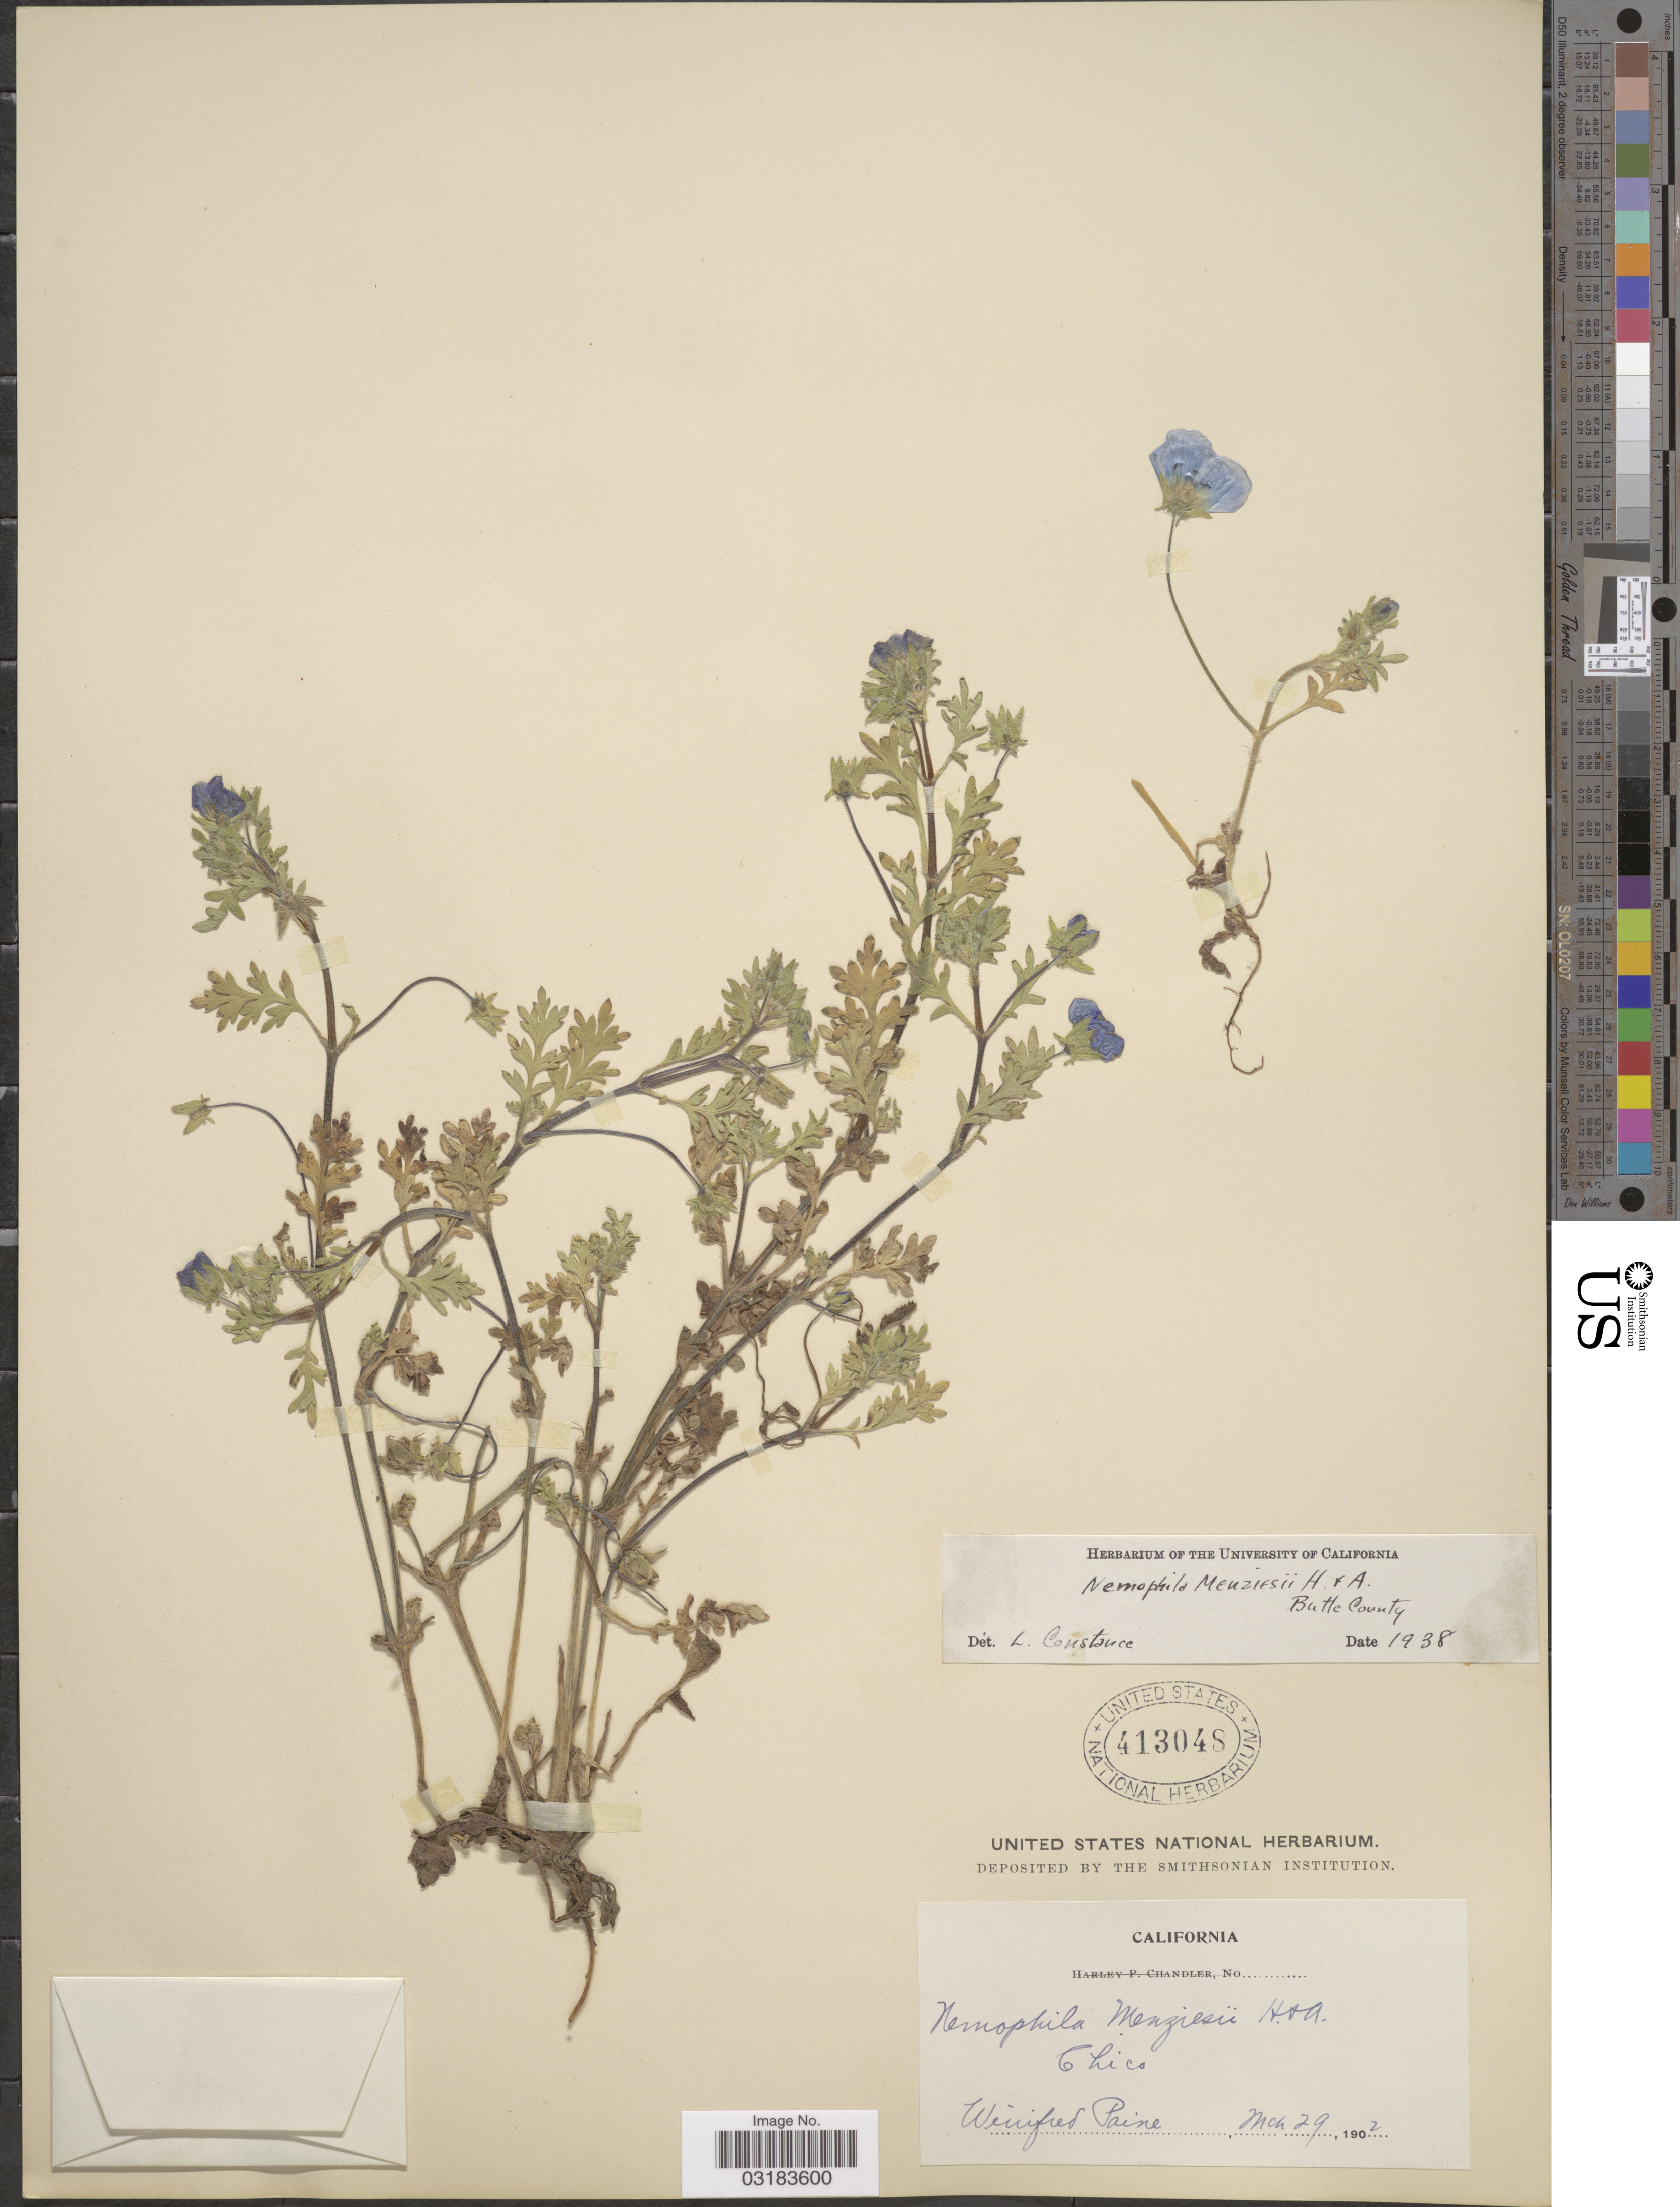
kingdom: Plantae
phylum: Tracheophyta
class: Magnoliopsida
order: Boraginales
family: Hydrophyllaceae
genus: Nemophila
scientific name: Nemophila menziesii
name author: Hook. & Arn.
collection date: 1902-03-29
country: United States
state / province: California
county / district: Butte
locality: Chico.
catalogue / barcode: US 413048